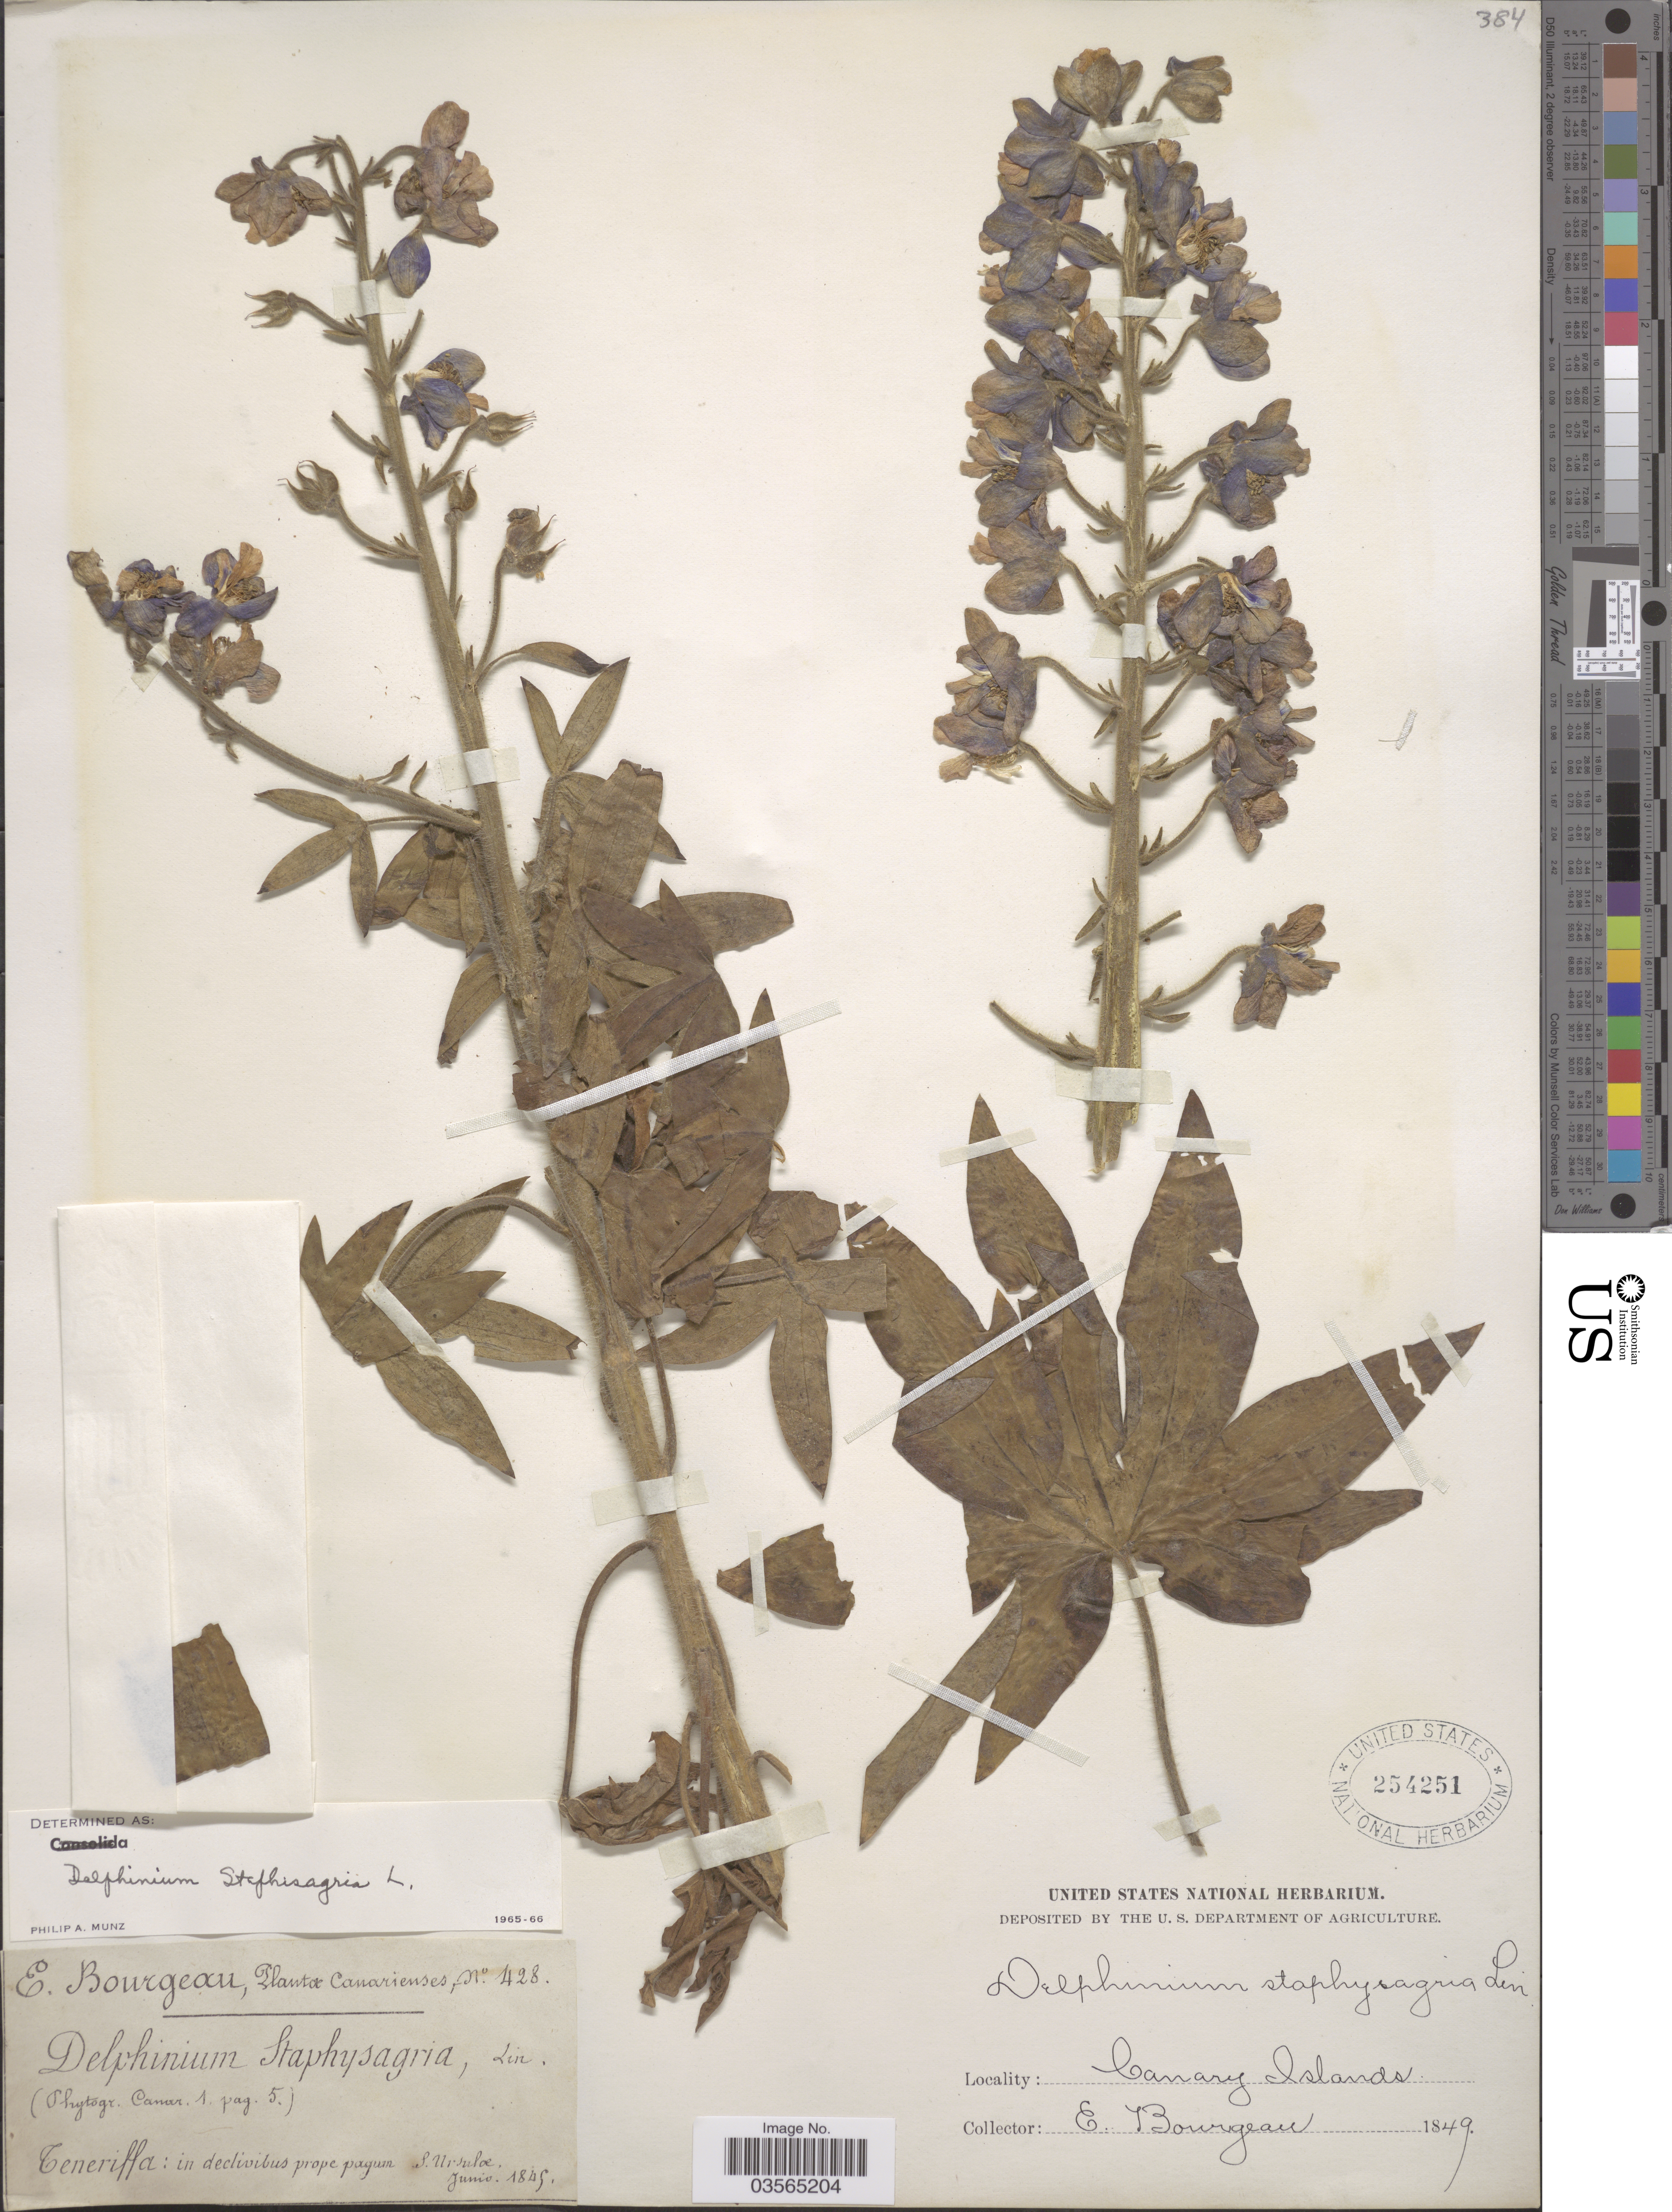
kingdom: Plantae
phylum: Tracheophyta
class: Magnoliopsida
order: Ranunculales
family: Ranunculaceae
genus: Delphinium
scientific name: Delphinium staphisagria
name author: L.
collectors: E. Bourgeau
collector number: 428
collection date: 1849-06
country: Spain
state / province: Canarias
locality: Canarienses. Teneriffa: prope pagum S. Ursuloe. Canary Islands.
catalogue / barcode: US 254251